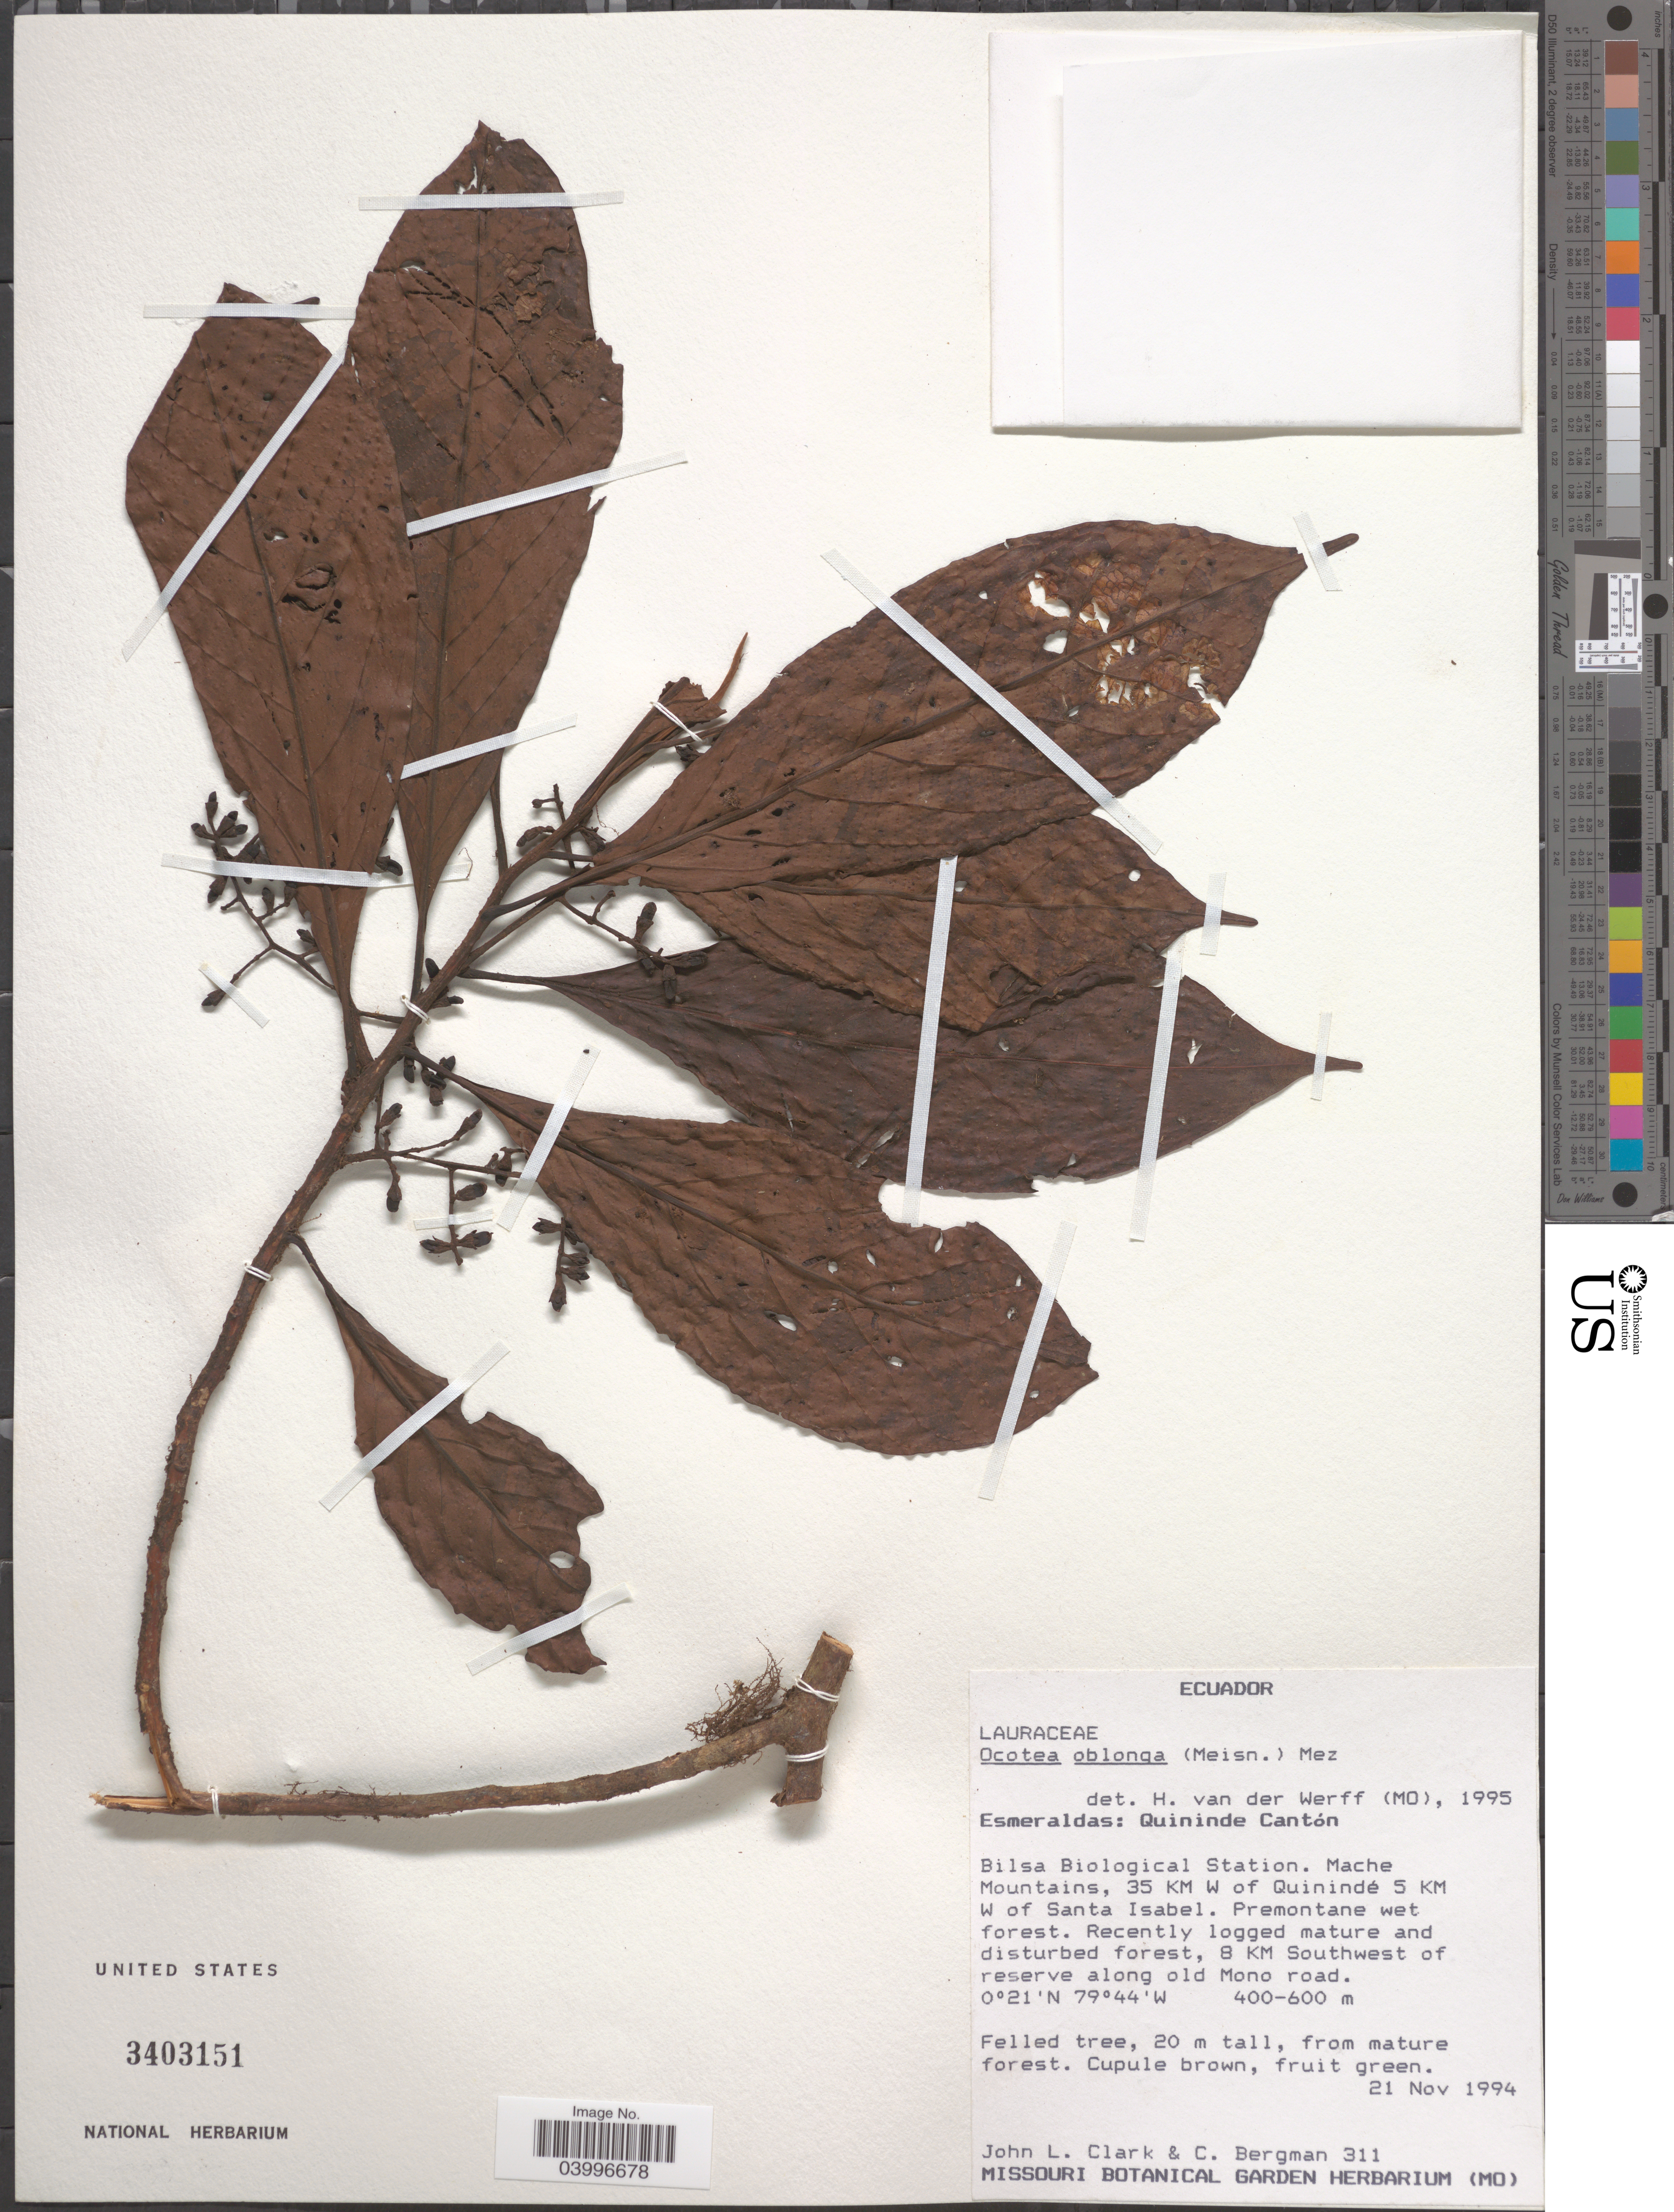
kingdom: Plantae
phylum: Tracheophyta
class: Magnoliopsida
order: Laurales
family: Lauraceae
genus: Ocotea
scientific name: Ocotea oblonga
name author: (Meisn.) Mez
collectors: J. L. Clark & C. Bergman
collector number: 311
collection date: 1994-11-21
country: Ecuador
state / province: Esmeraldas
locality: Quininde Cantón. Bilsa Biological Station. Mache Mountains, 35 KM W of Quinindé 5 KM W of Santa Isabel. 8 KM Southwest of reserve along old Mono road.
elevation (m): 400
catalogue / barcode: US 3403151